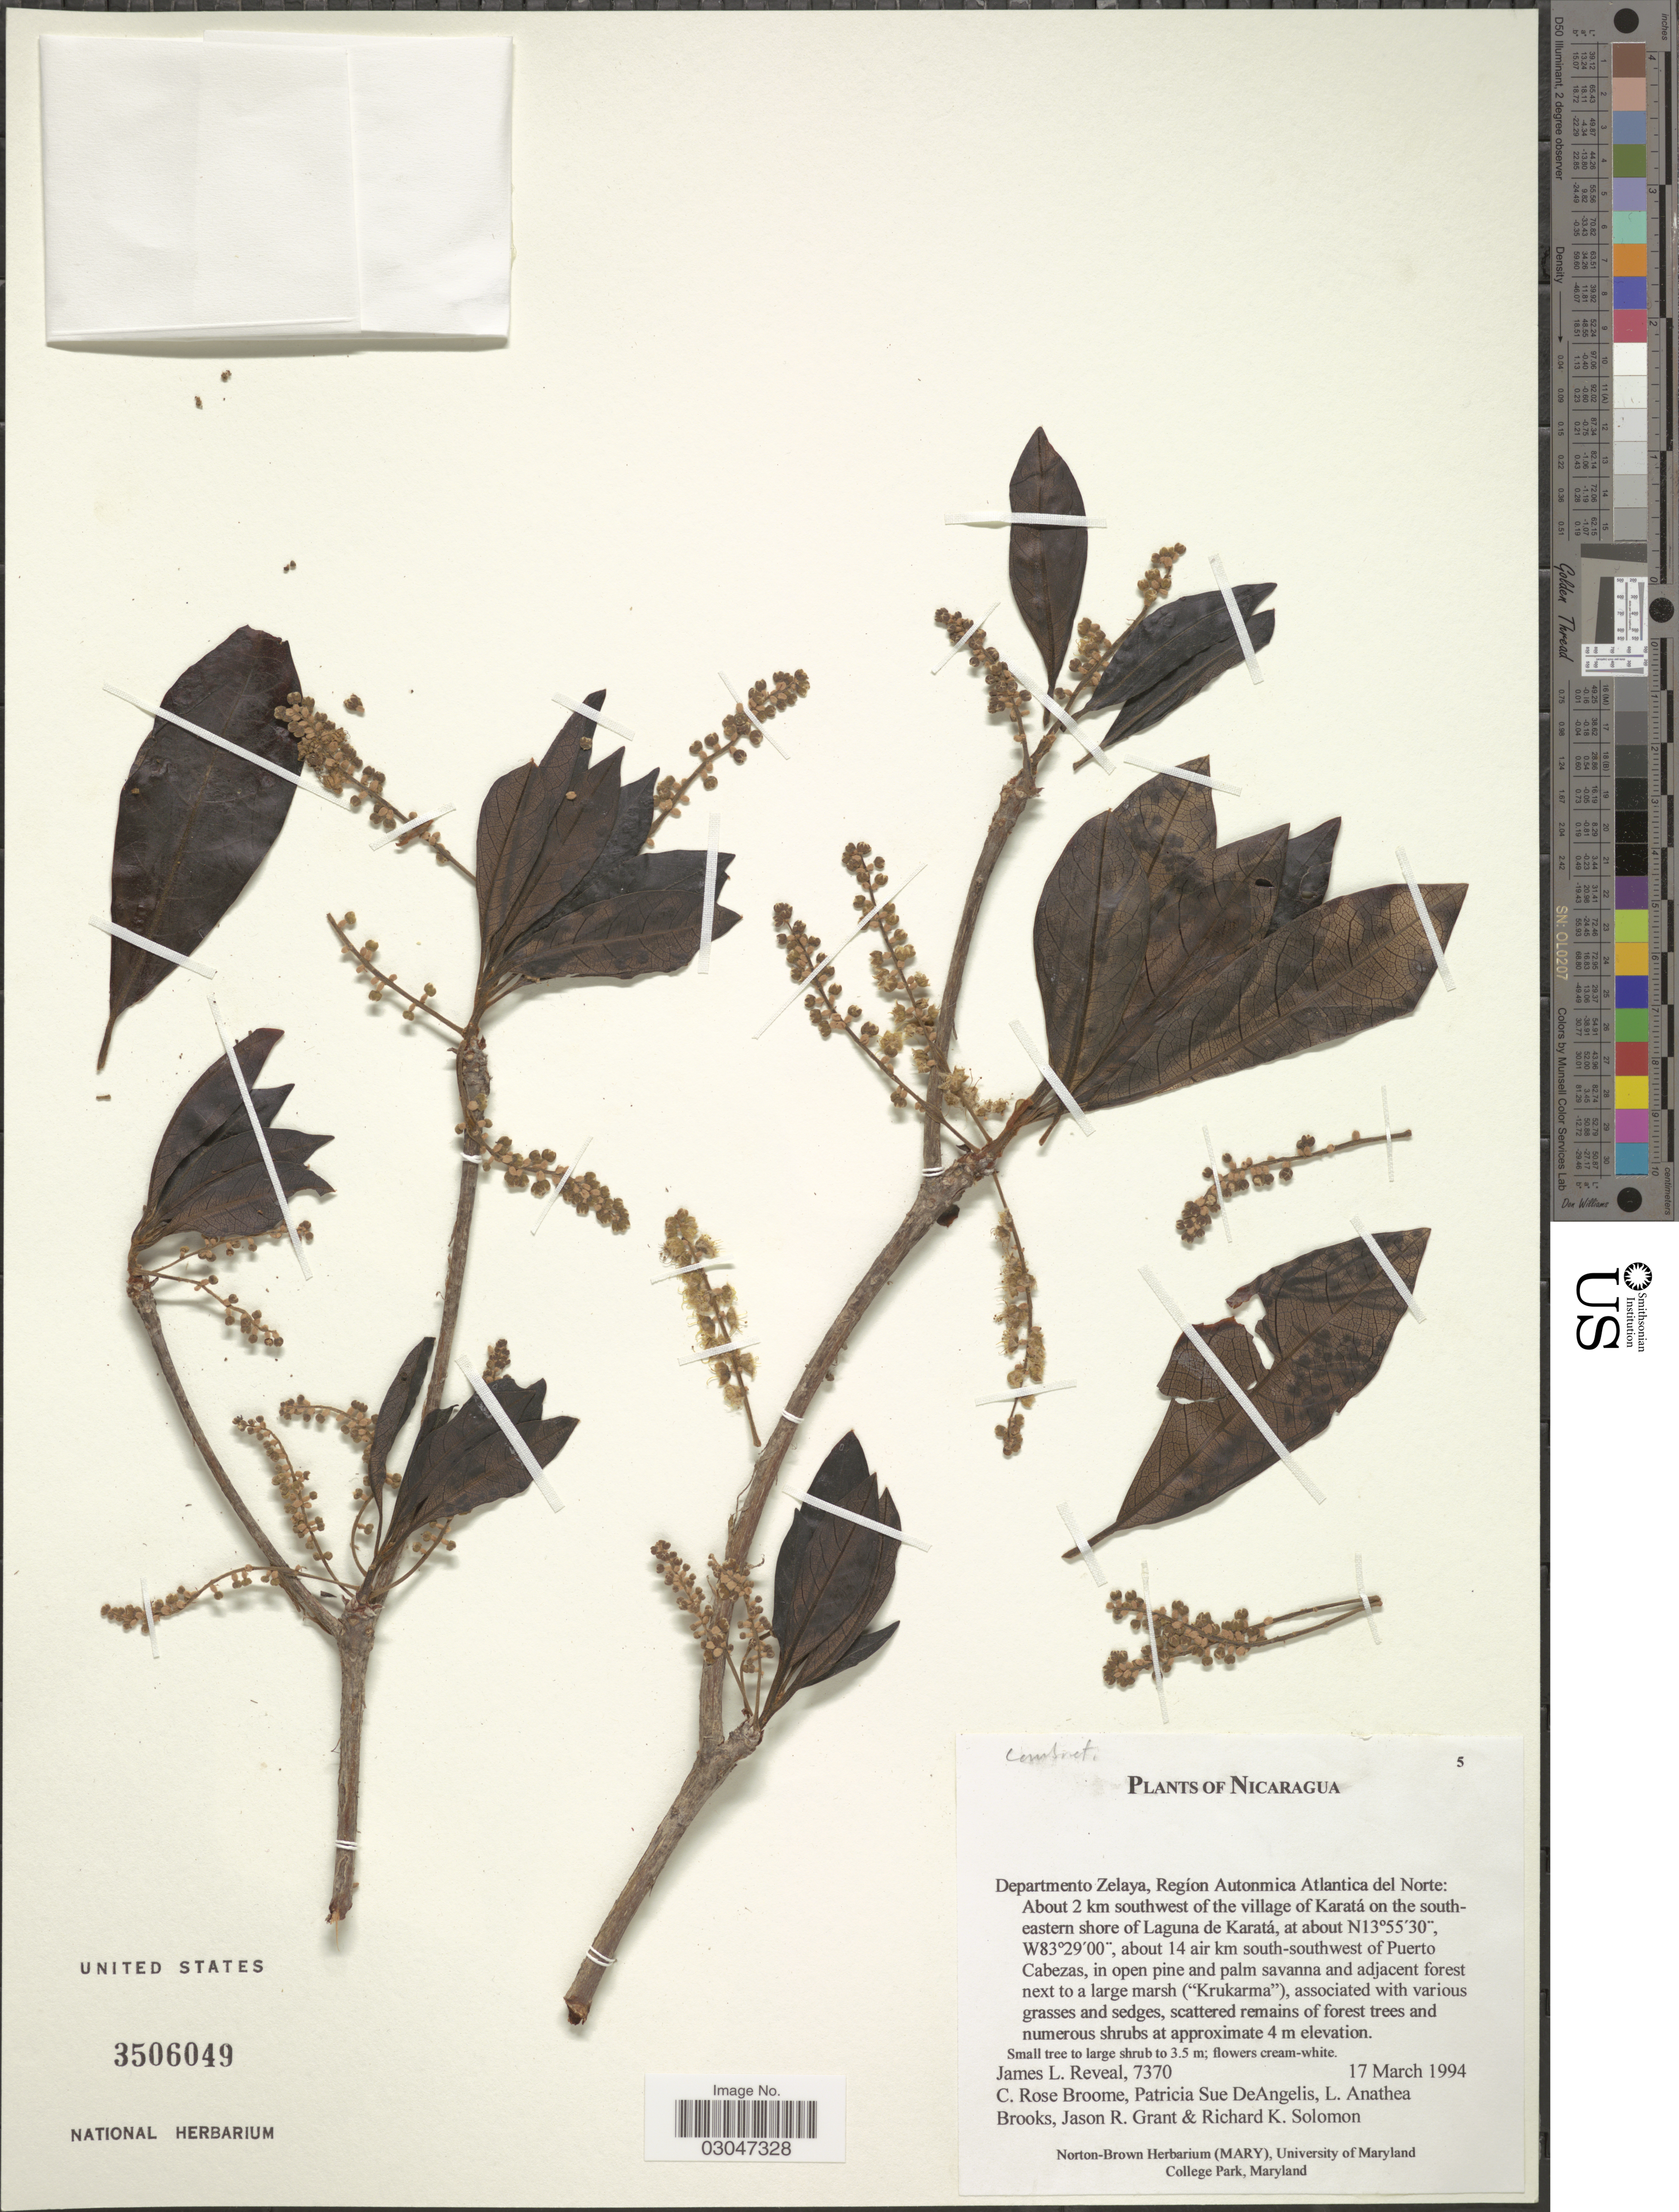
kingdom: Plantae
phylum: Tracheophyta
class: Magnoliopsida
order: Myrtales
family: Combretaceae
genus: Terminalia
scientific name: Terminalia lucida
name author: Hoffmanns. ex Mart.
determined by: Stace, C. A.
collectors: J. L. Reveal, C. R. Broome, P. DeAngelis, L. Brooks & et al.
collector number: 7370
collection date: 1994-03-17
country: Nicaragua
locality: Departamento Zelaya, Regíon Autonmica Atlantica del Norte: About 2 km southwest of the village of Karatá on the south-eastern shore of Laguna de Karatá, about 14 air km south-southwest of Puerto Cabezas.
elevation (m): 4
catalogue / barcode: US 3506049